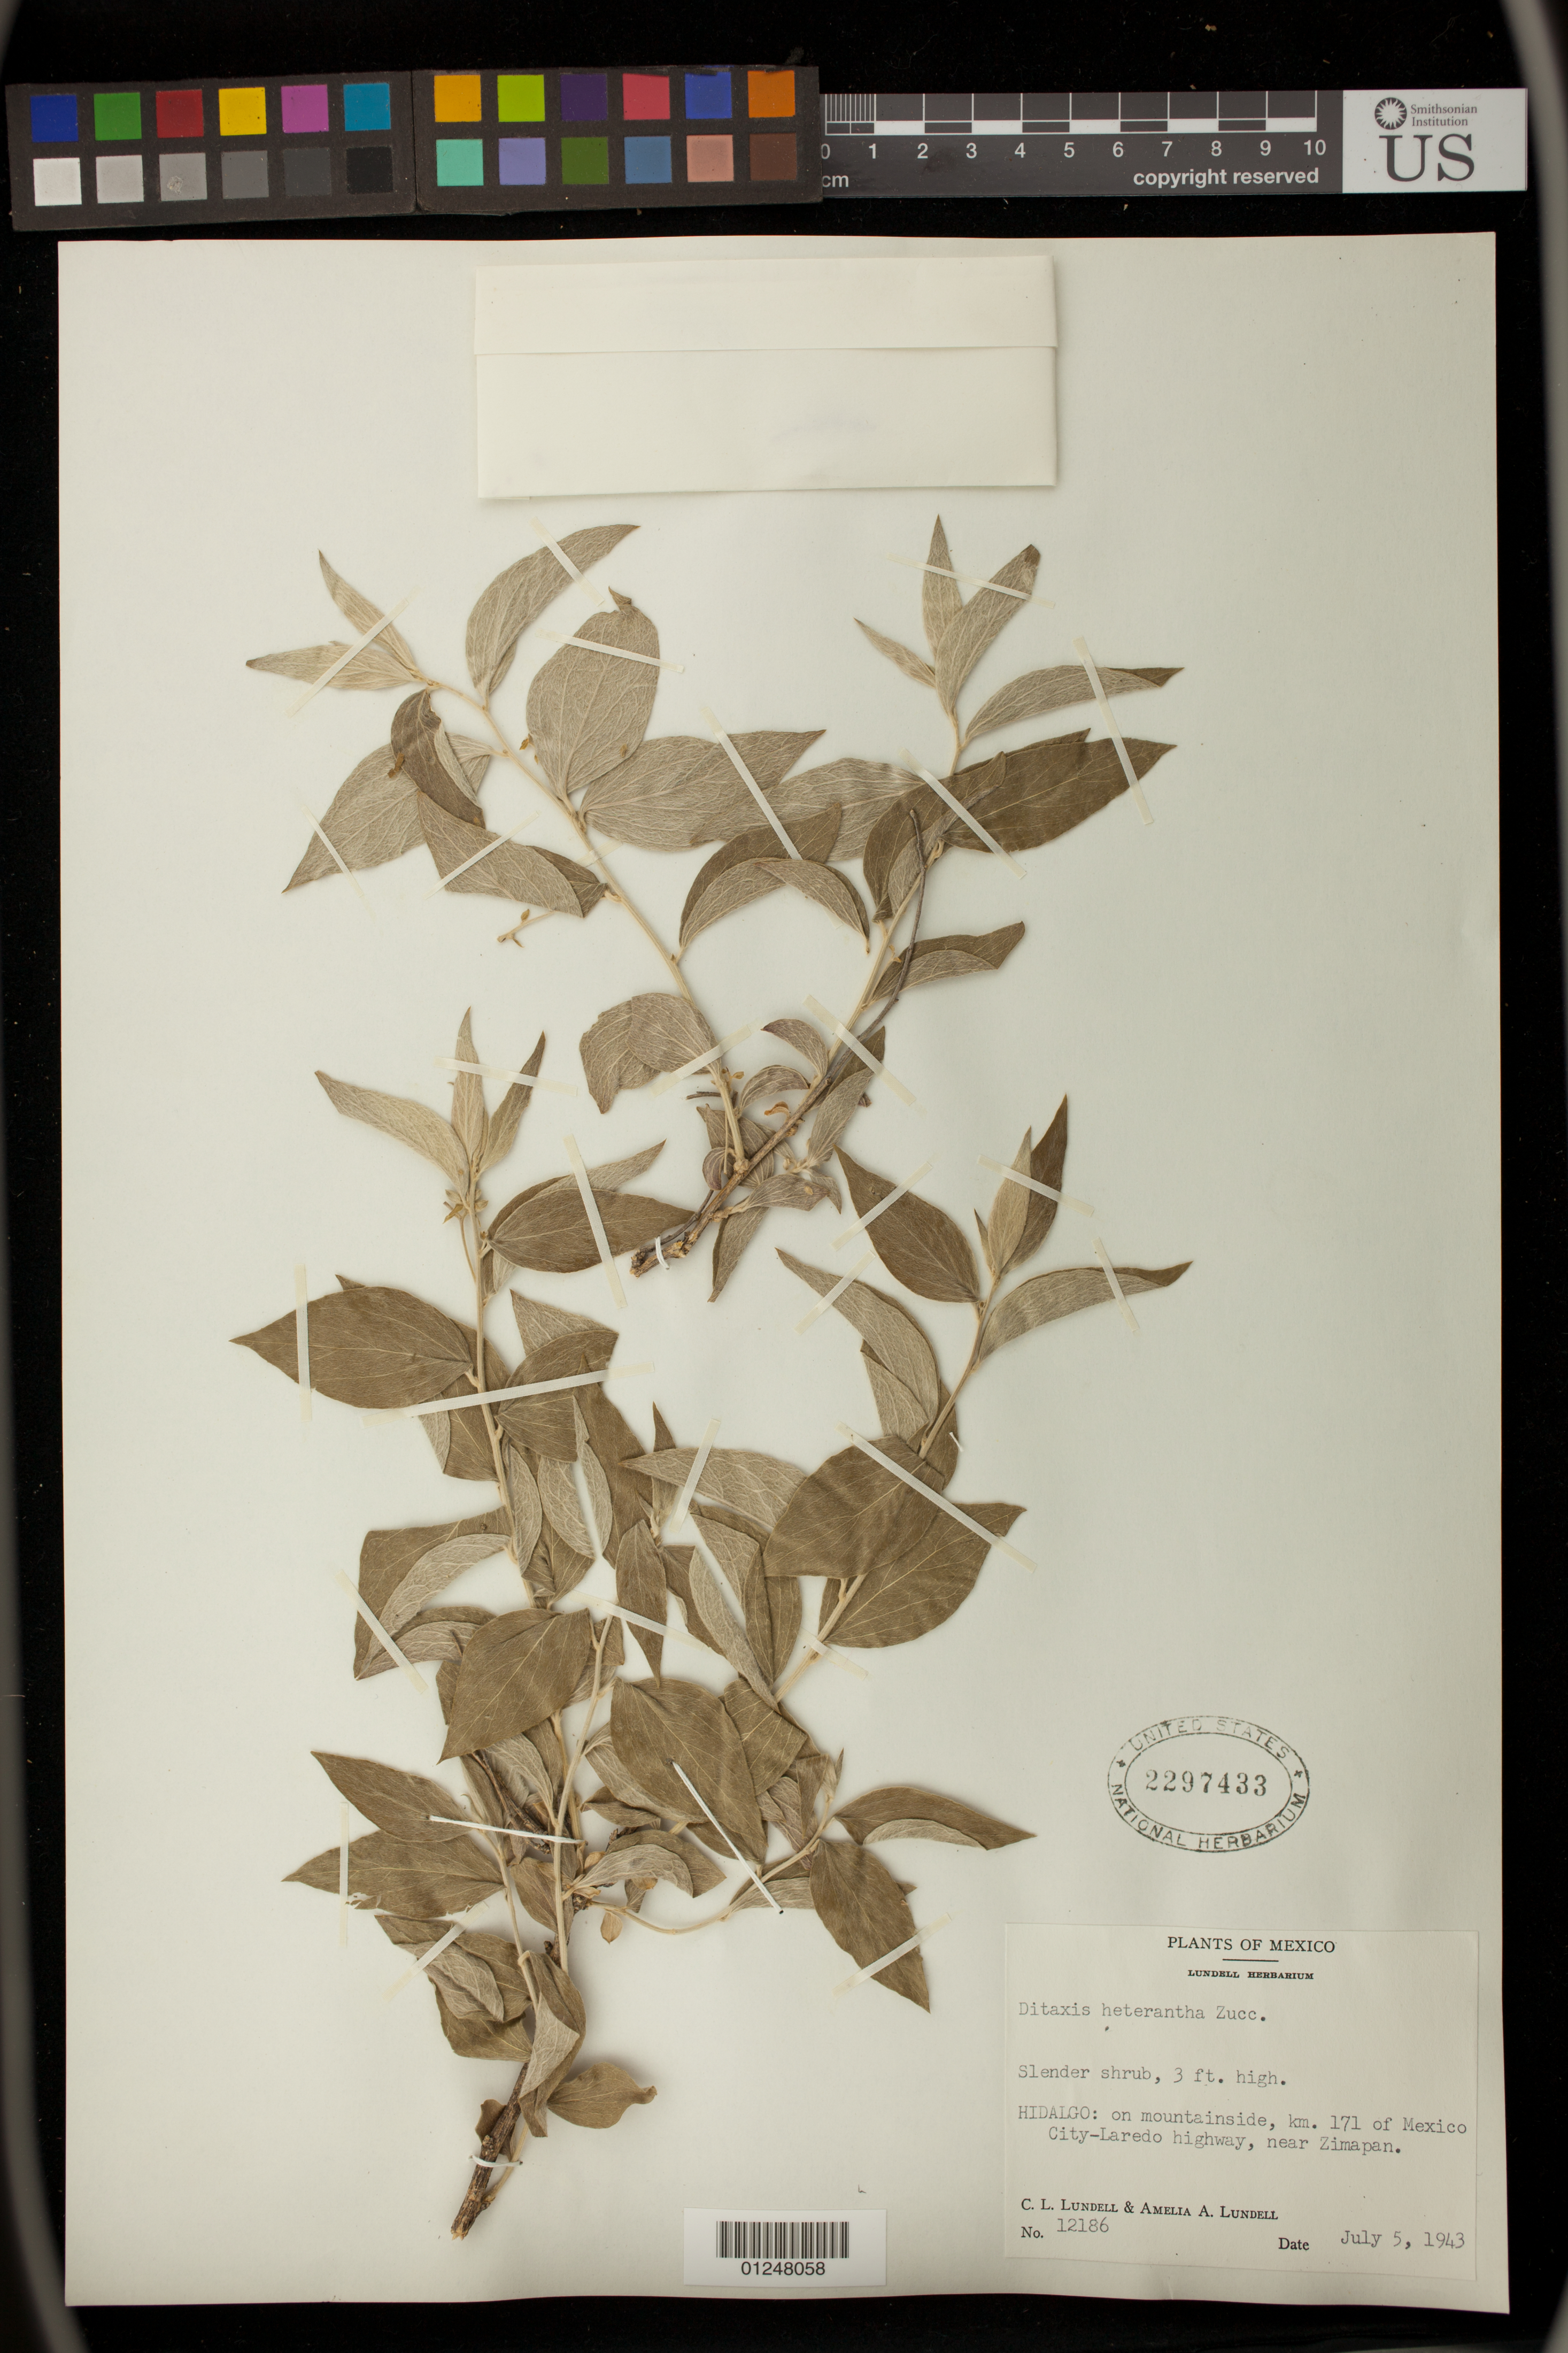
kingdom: Plantae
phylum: Tracheophyta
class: Magnoliopsida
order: Malpighiales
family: Euphorbiaceae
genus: Ditaxis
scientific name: Ditaxis heterantha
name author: Zucc.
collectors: C. L. Lundell & A. A. Lundell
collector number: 12186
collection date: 1943-07-05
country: Mexico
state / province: Hidalgo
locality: on mountainside, km. 171 of Mexico City-Laredo highway, near Zimapan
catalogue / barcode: US 2297433